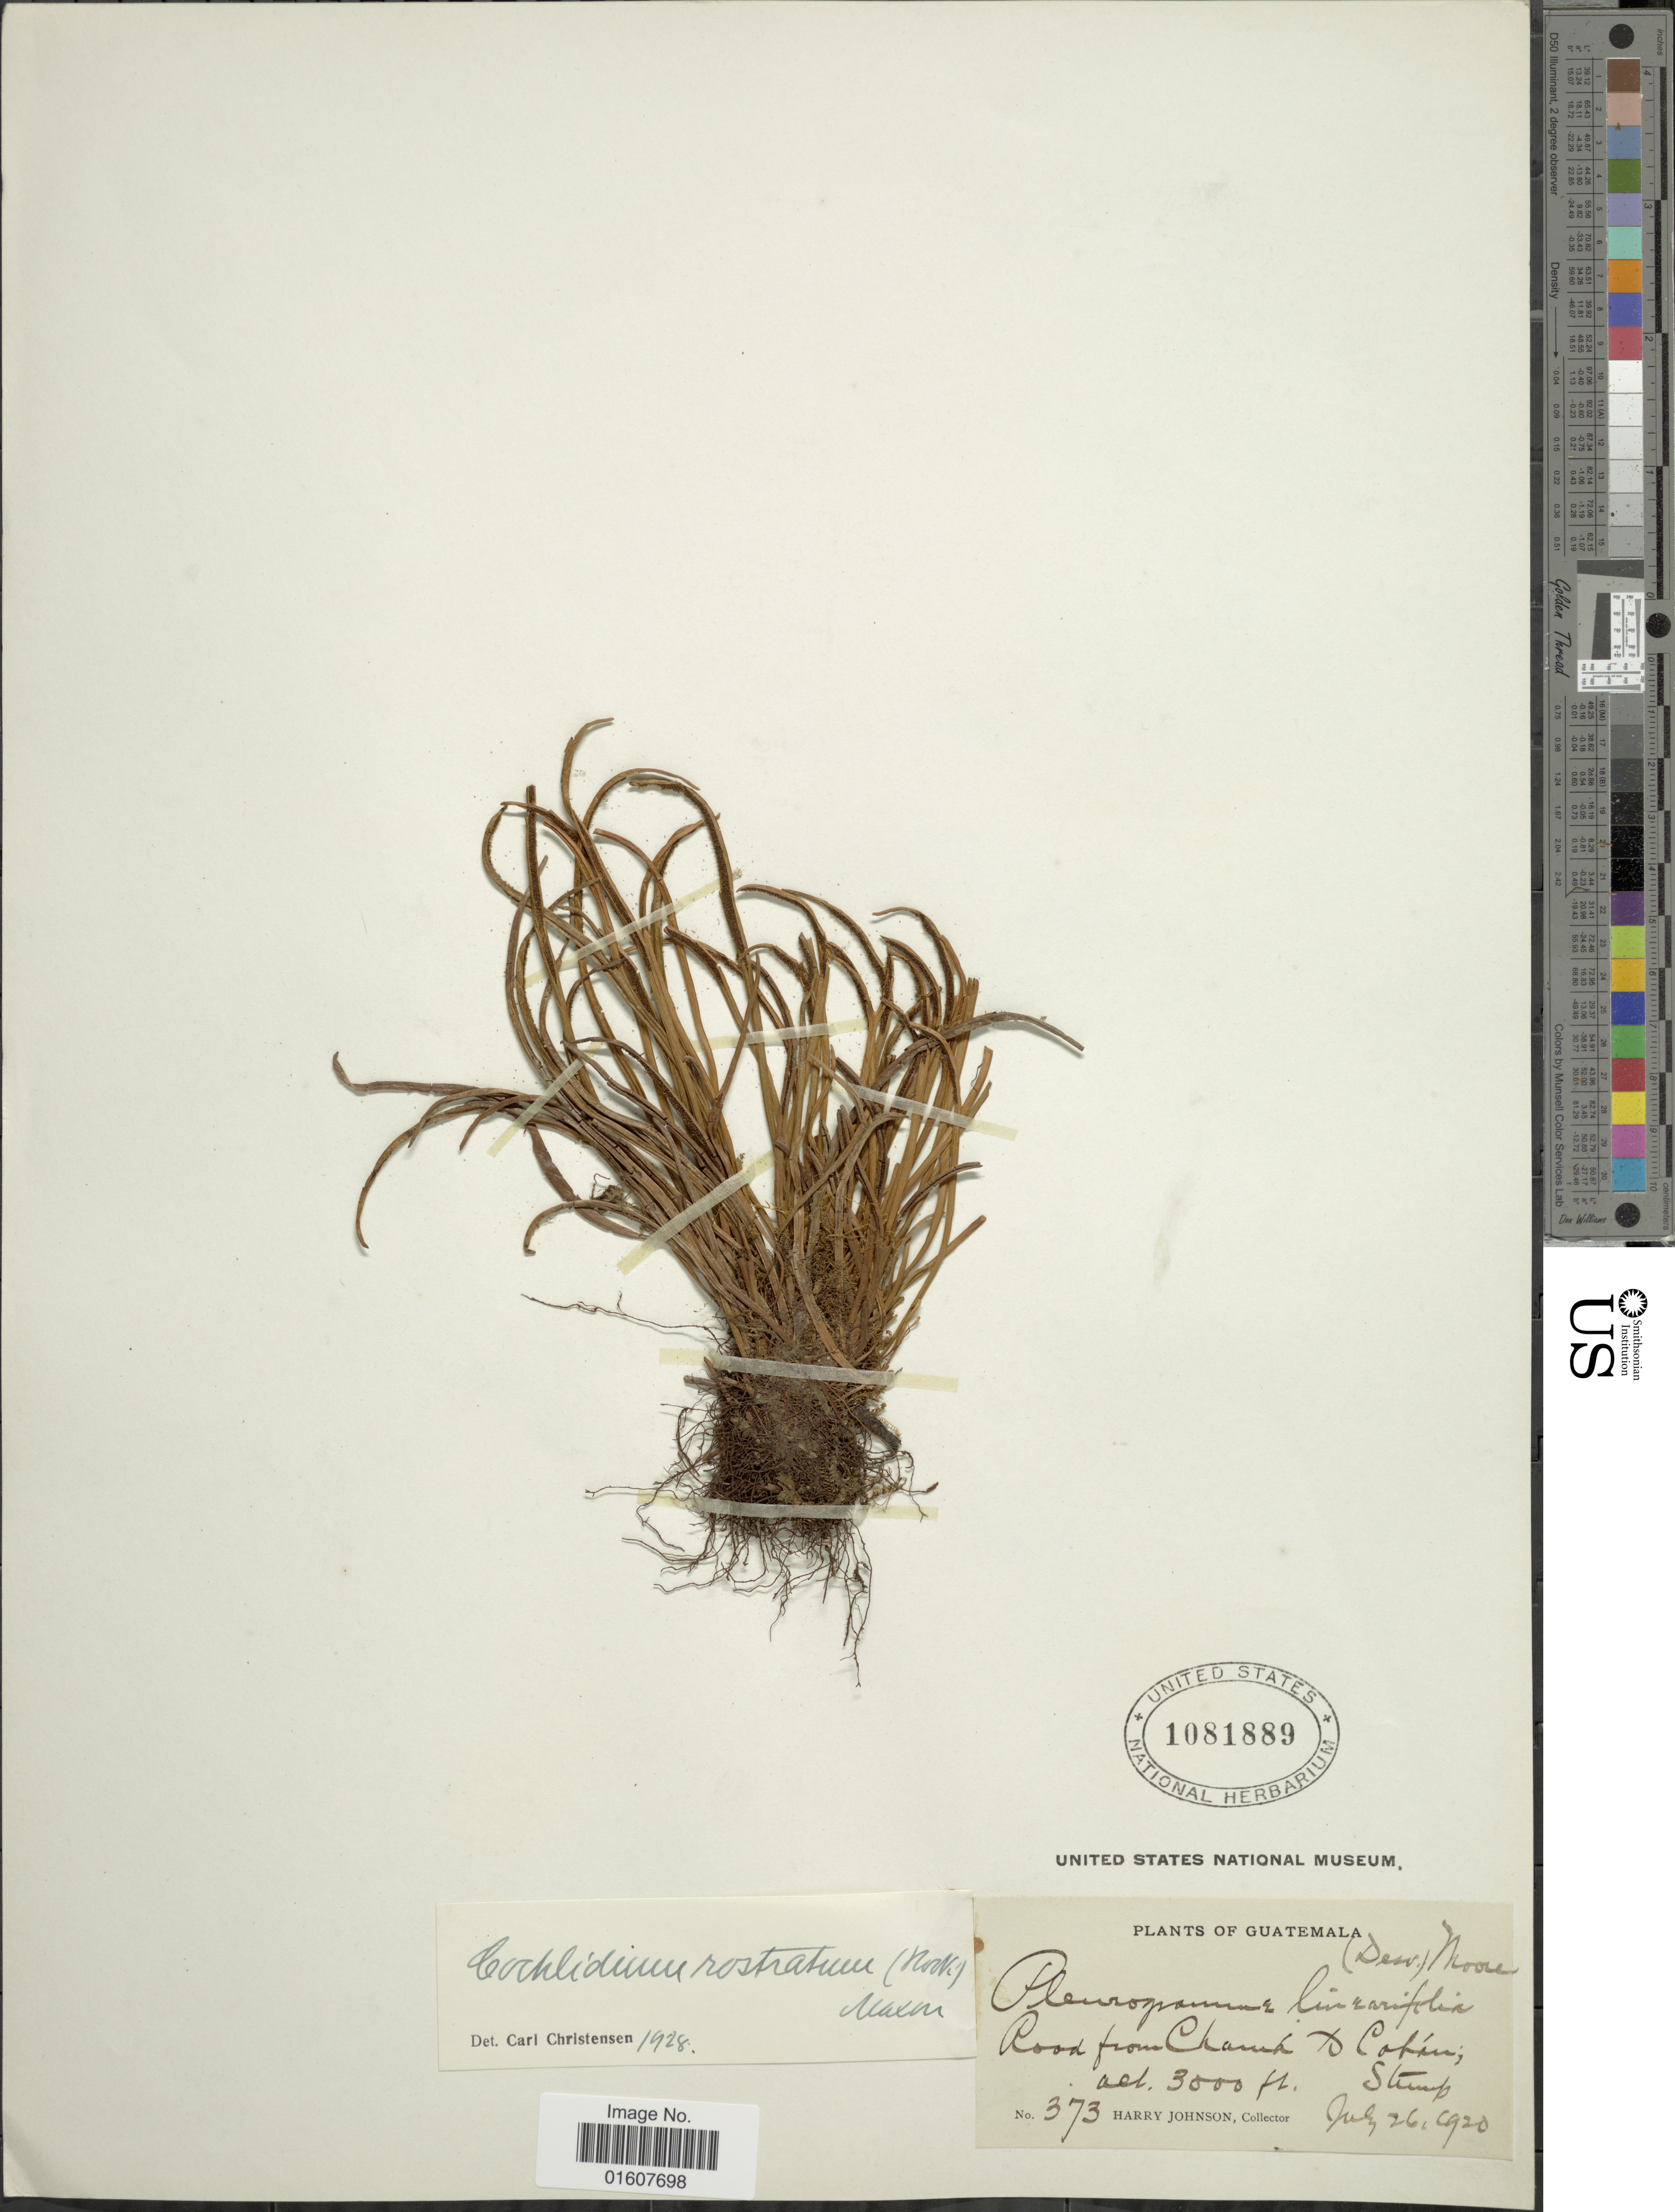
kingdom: Plantae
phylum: Tracheophyta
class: Polypodiopsida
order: Polypodiales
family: Polypodiaceae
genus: Cochlidium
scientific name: Cochlidium rostratum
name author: (Hook.) Maxon ex C. Chr.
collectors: H. Johnson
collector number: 373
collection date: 1920-07-26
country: Guatemala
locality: Road from Chambi to Cobán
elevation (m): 914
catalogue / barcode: US 1081889